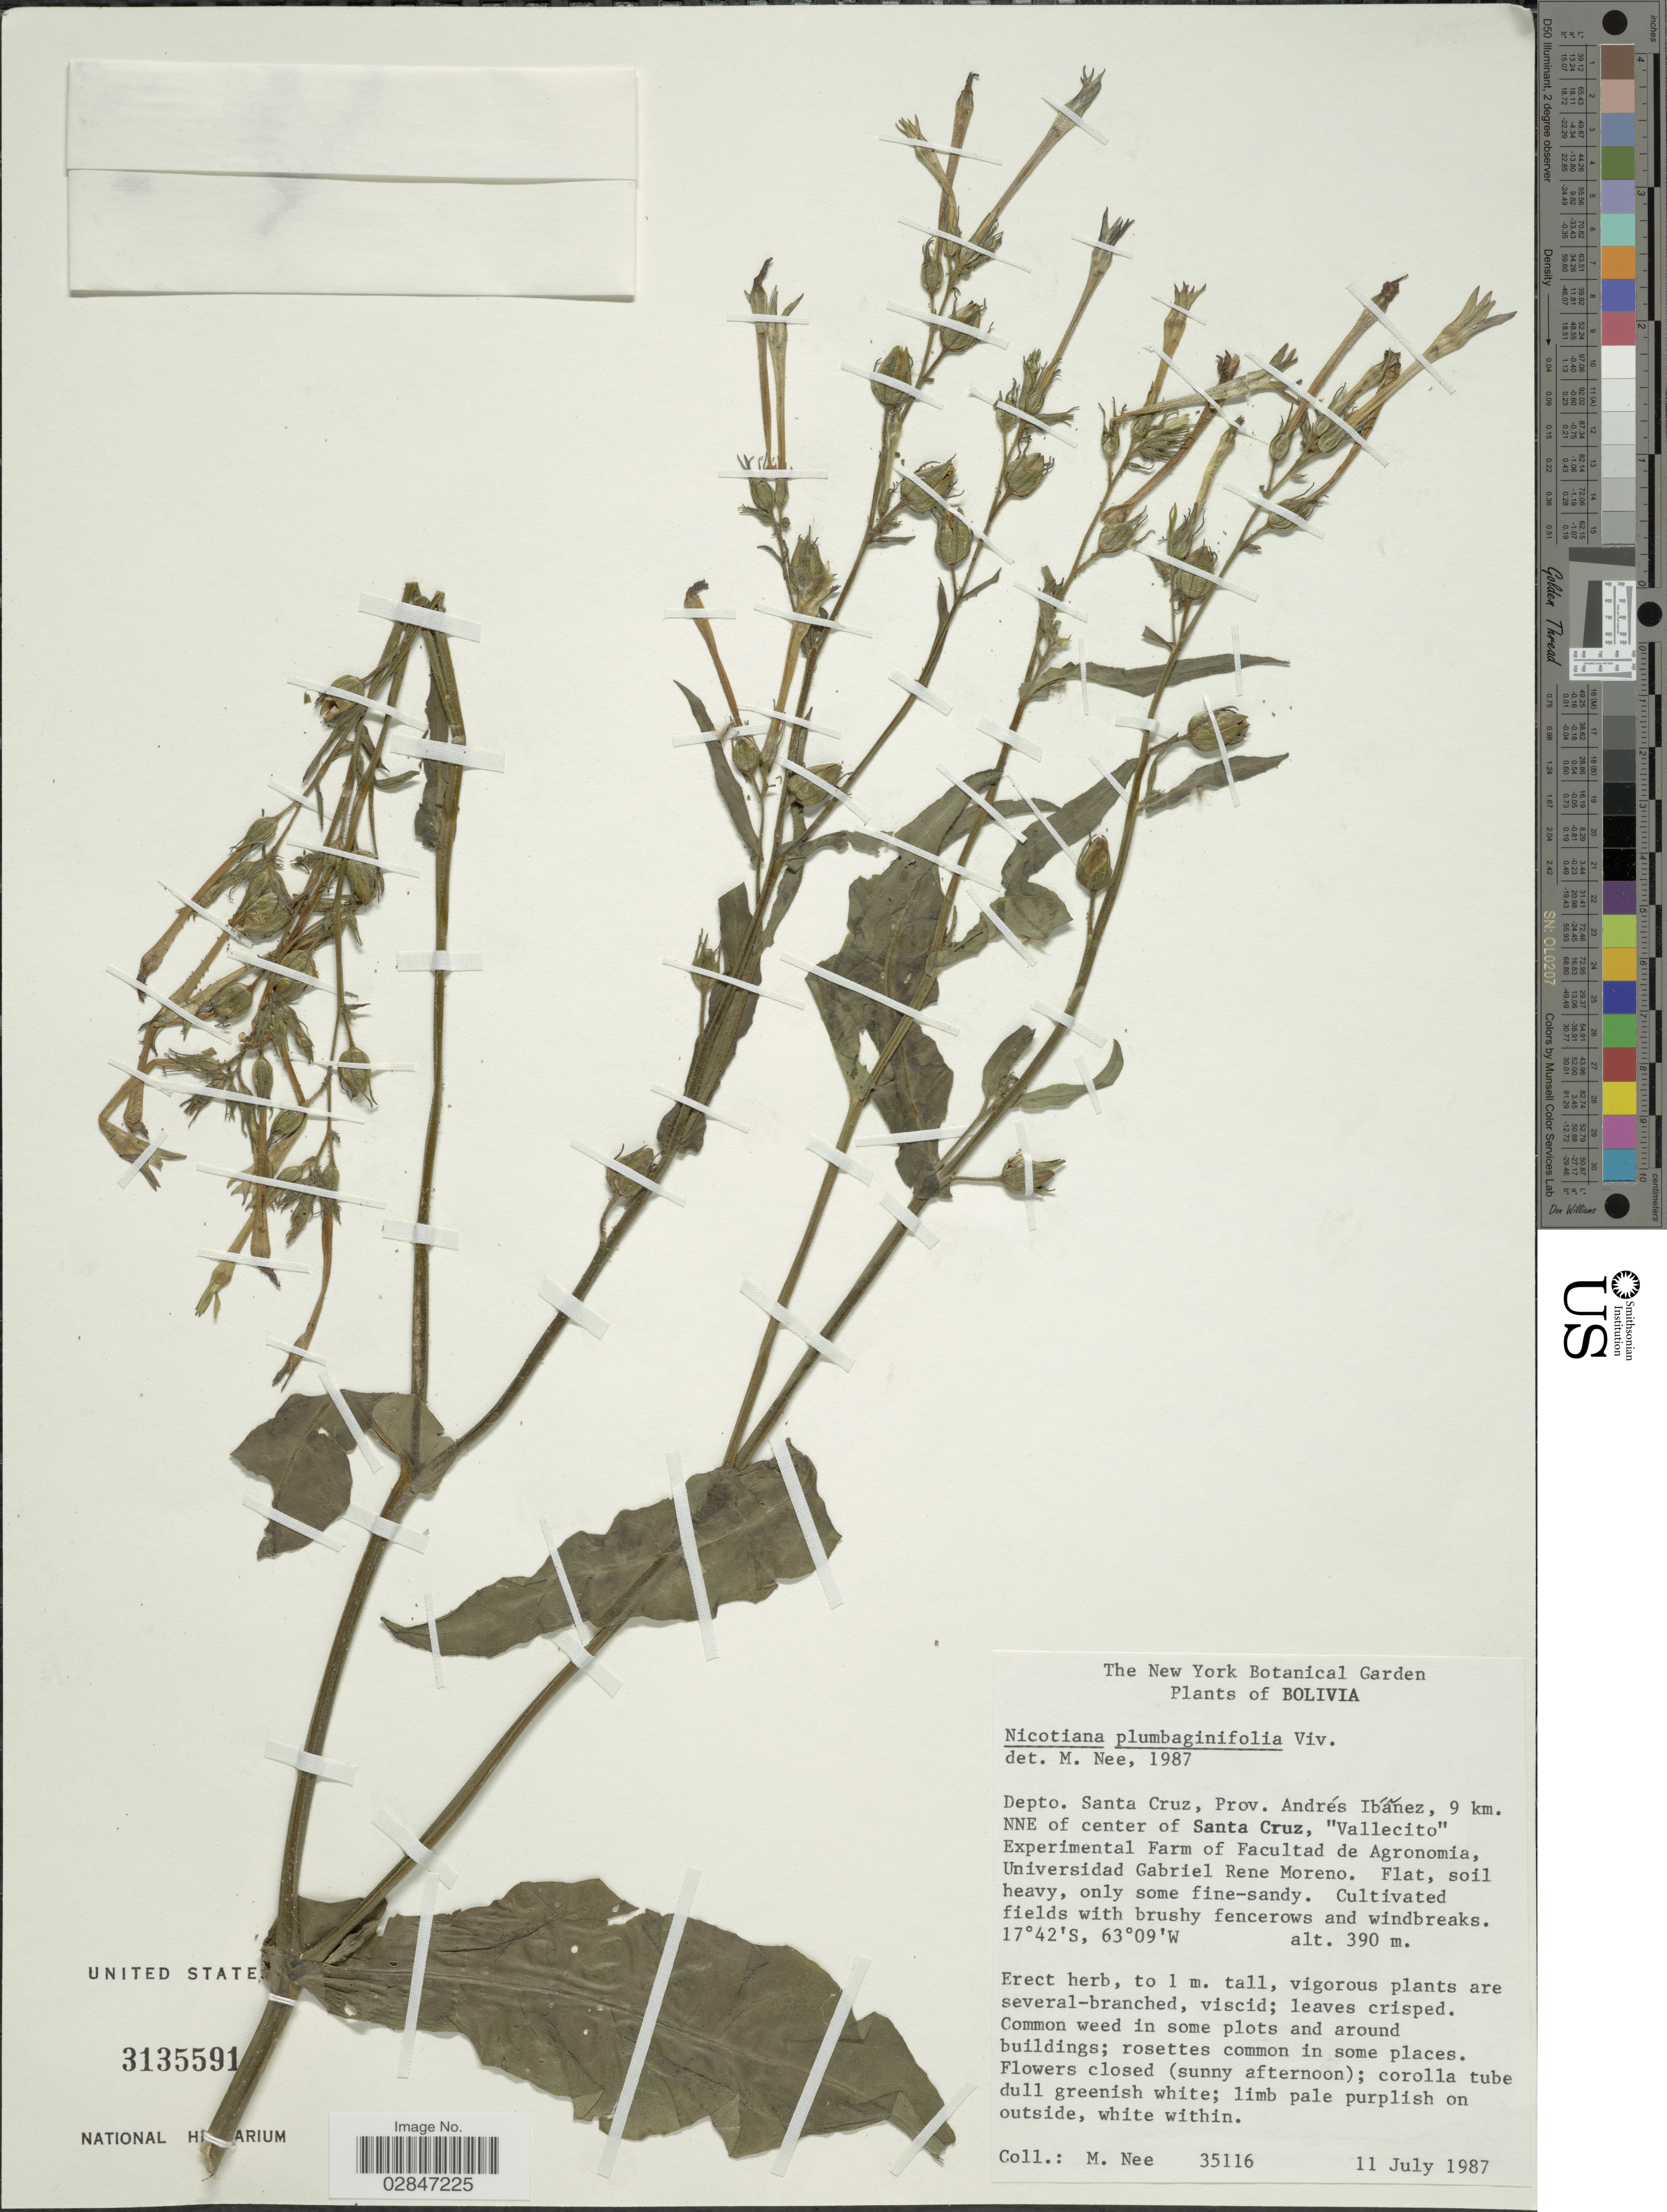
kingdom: Plantae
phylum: Tracheophyta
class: Magnoliopsida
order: Solanales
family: Solanaceae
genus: Nicotiana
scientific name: Nicotiana plumbaginifolia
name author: Viv.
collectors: M. Nee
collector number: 35116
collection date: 1987-07-11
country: Bolivia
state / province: Santa Cruz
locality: Depto. Santa Cruz, Prov. Andrés Ibáñez, 9 km. NNE of center of Santa Cruz, "Vallecito", Experimental Farm of Facultad de Agronomia, Universidad Gabriel Rene Moreno.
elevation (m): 390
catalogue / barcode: US 3135591